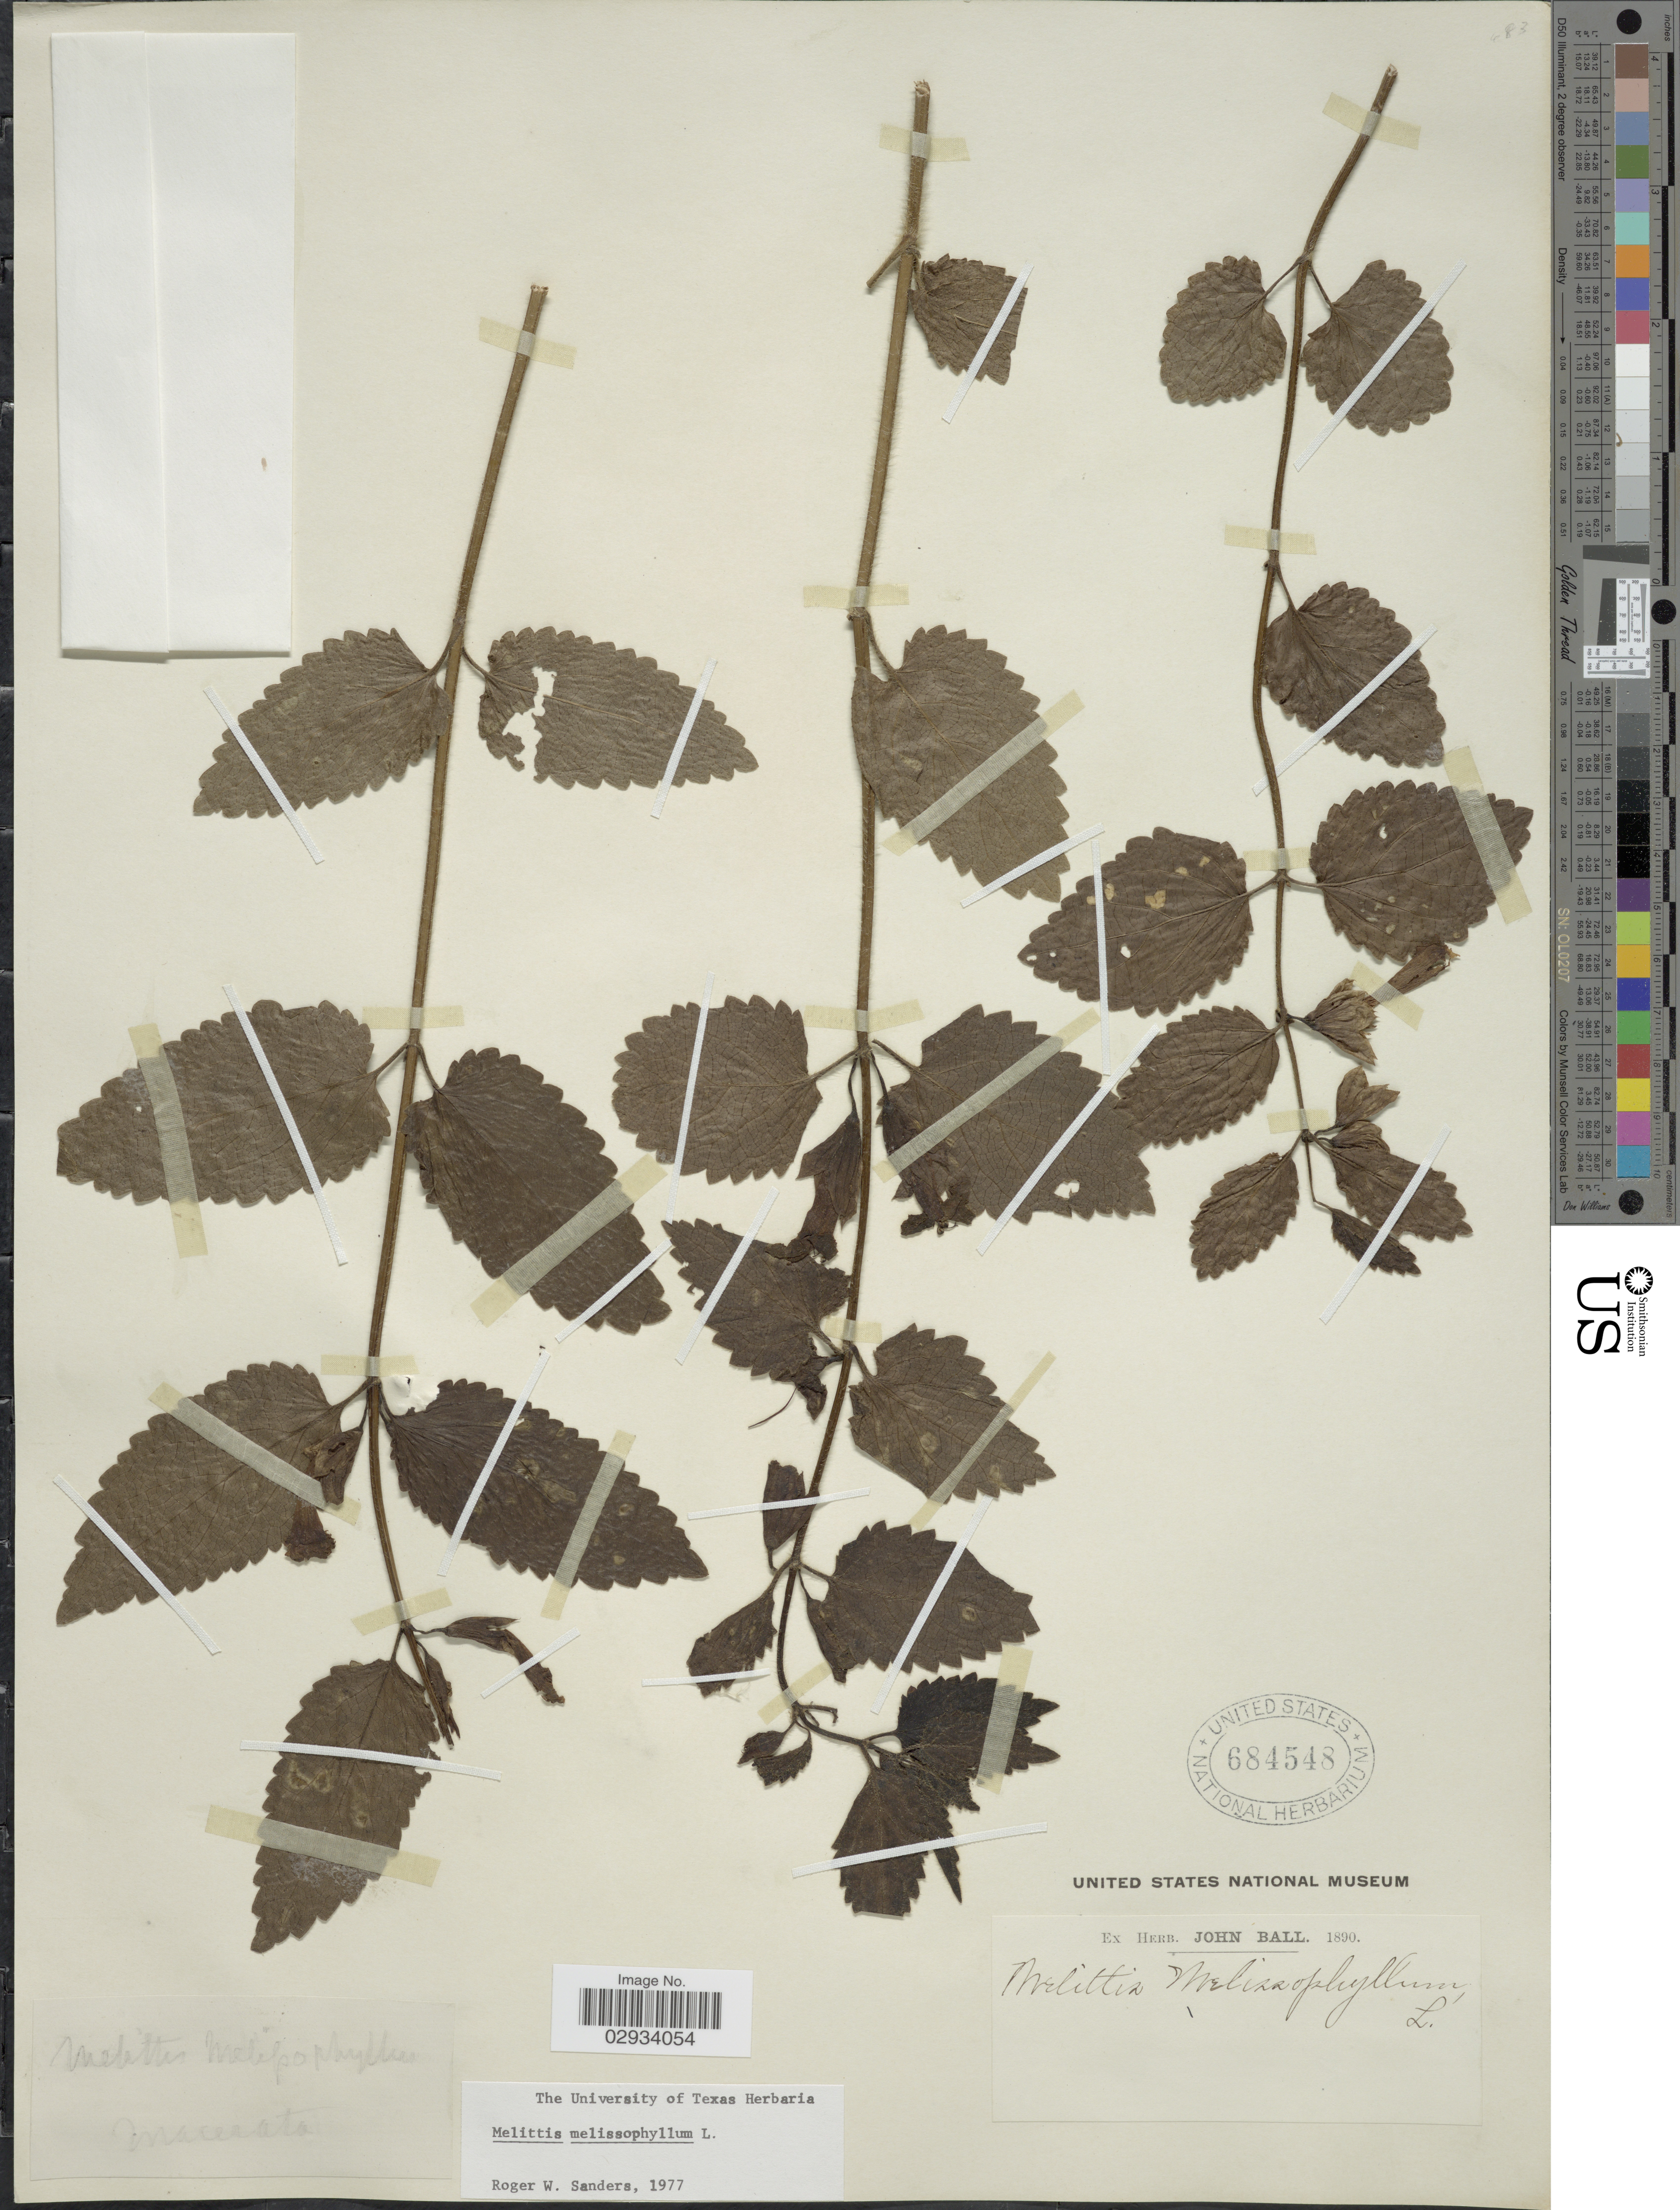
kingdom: Plantae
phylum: Tracheophyta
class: Magnoliopsida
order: Lamiales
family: Lamiaceae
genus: Melittis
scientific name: Melittis melissophyllum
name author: L.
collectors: ex herb. John Ball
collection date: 1890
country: Italy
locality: Macerata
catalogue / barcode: US 684548